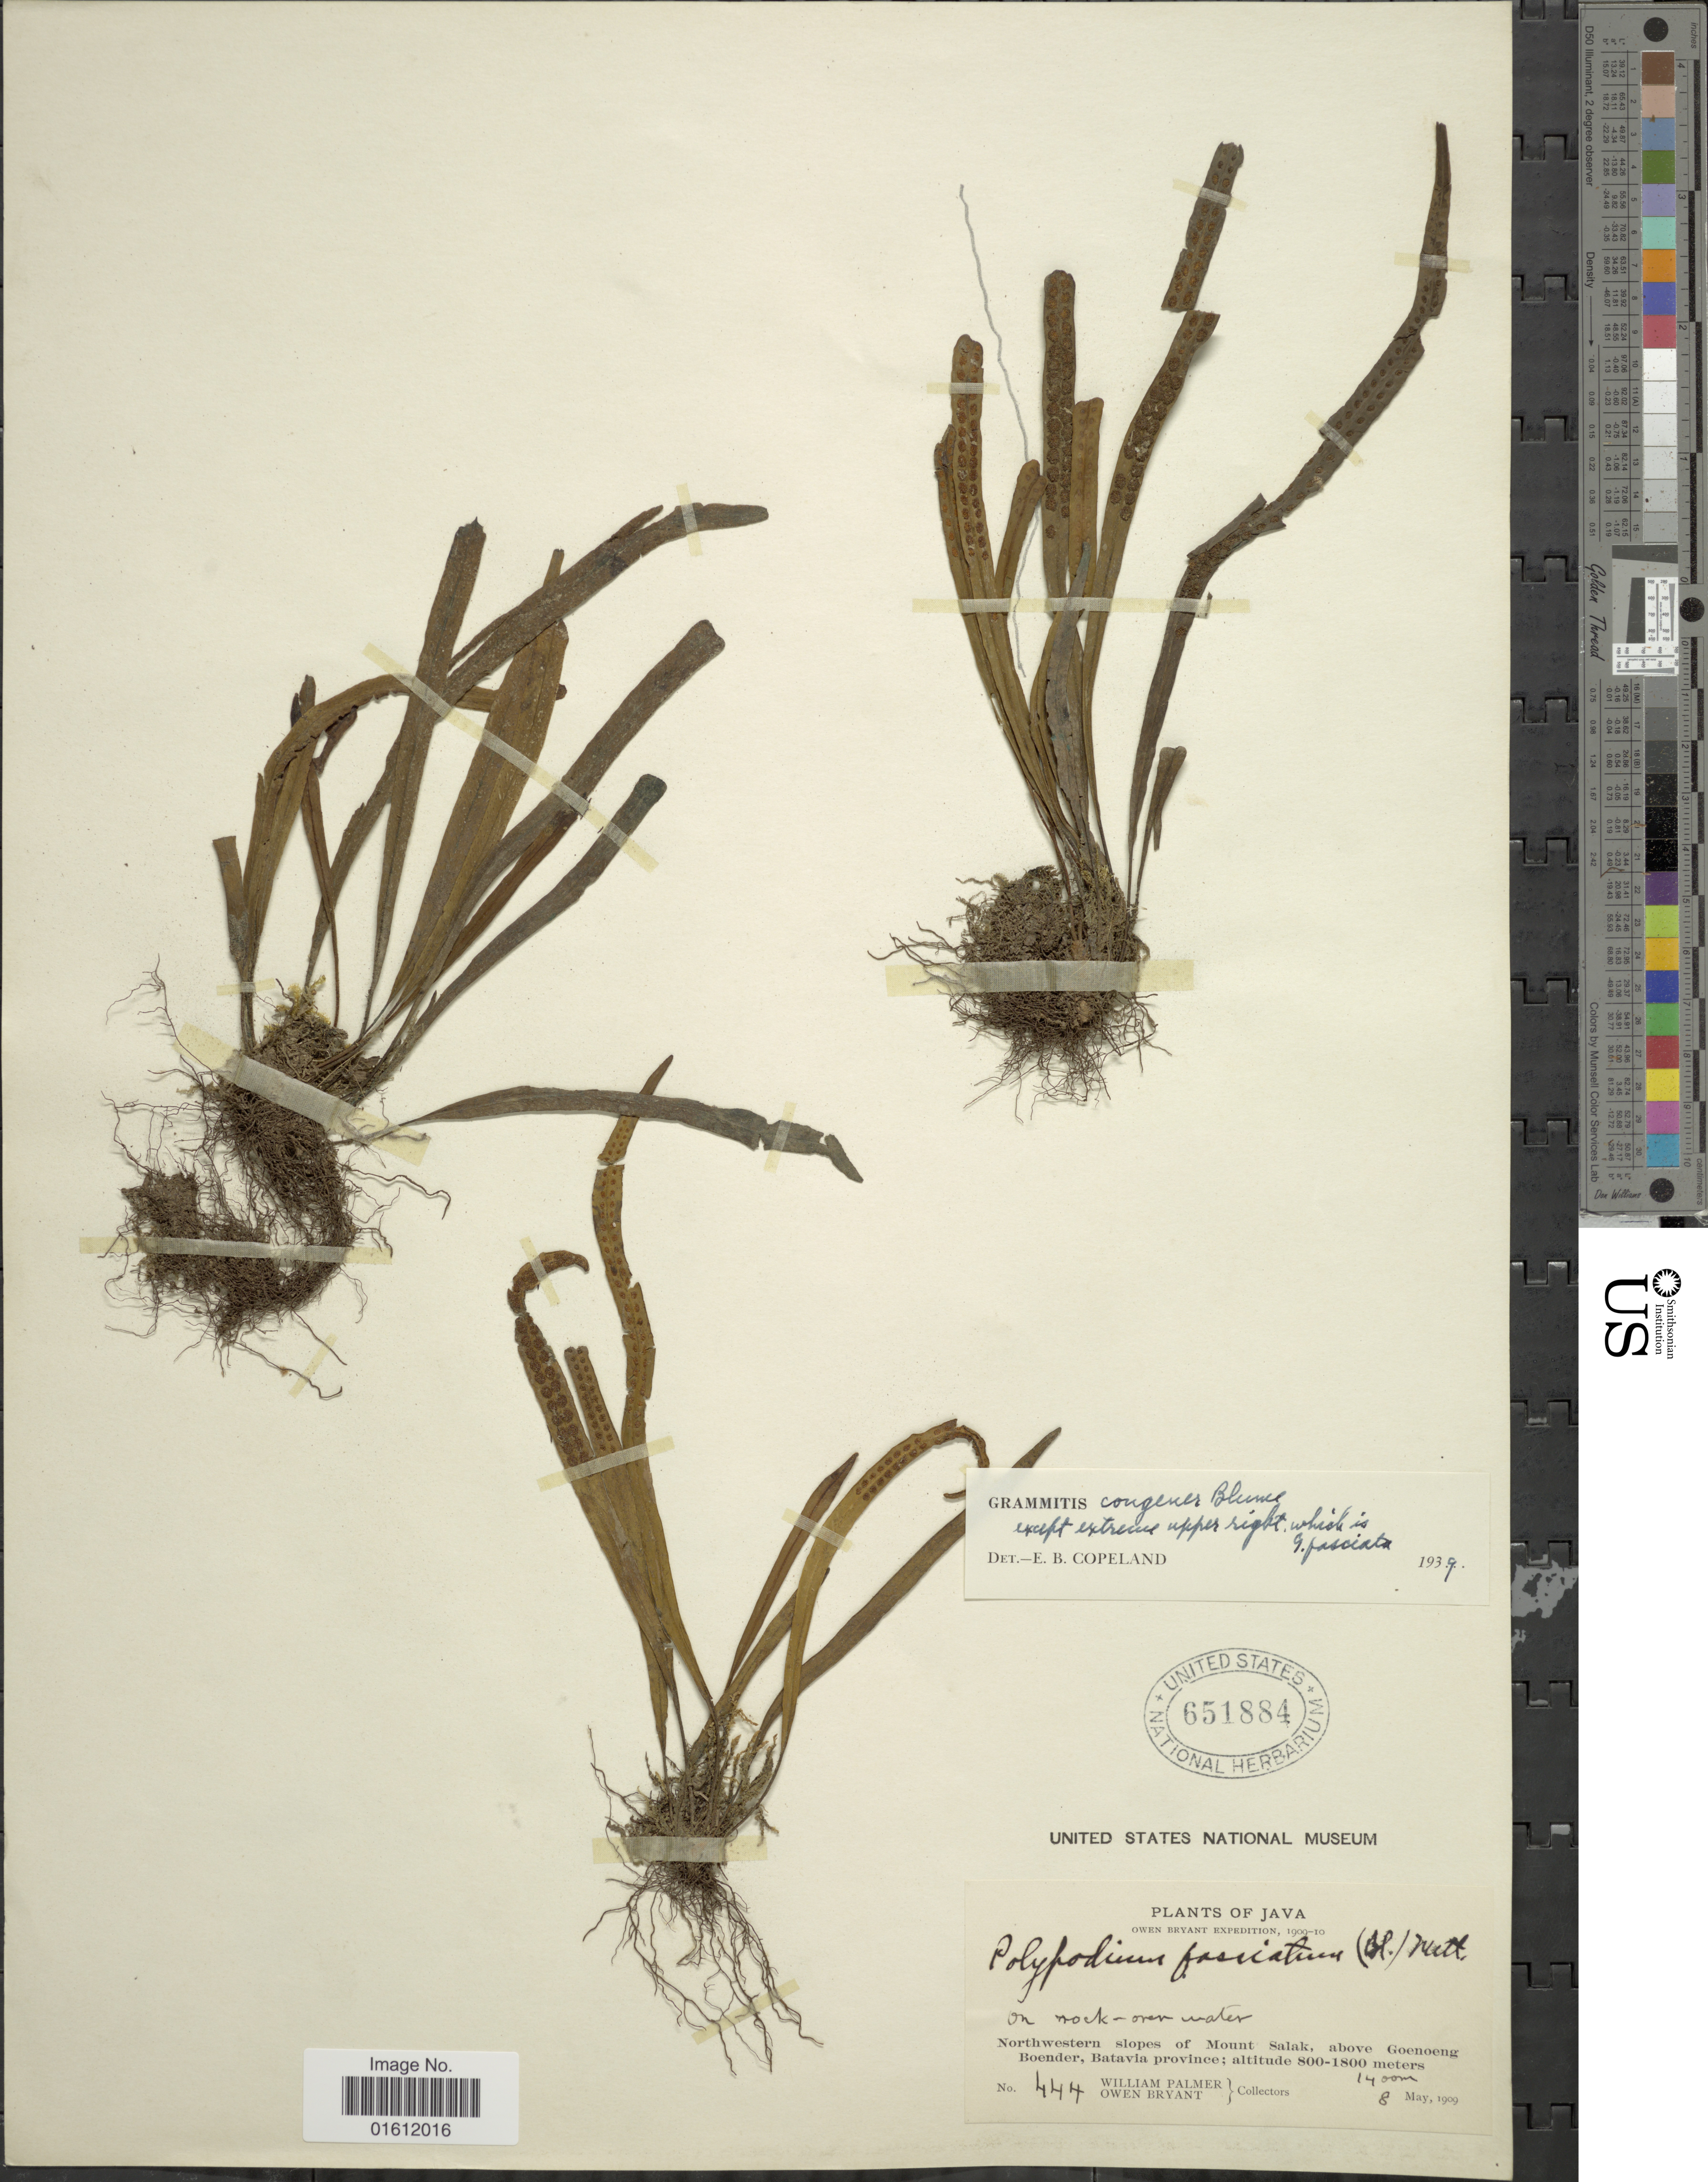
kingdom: Plantae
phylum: Tracheophyta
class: Polypodiopsida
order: Polypodiales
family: Polypodiaceae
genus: Oreogrammitis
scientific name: Oreogrammitis congener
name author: (Blume) Parris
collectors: W. Palmer & O. Bryant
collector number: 444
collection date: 1909-05-08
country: Indonesia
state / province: Java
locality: Northwestern slopes of Mount Salak, above Goenoeg Boender, Batavia province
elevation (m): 1400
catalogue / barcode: US 651884